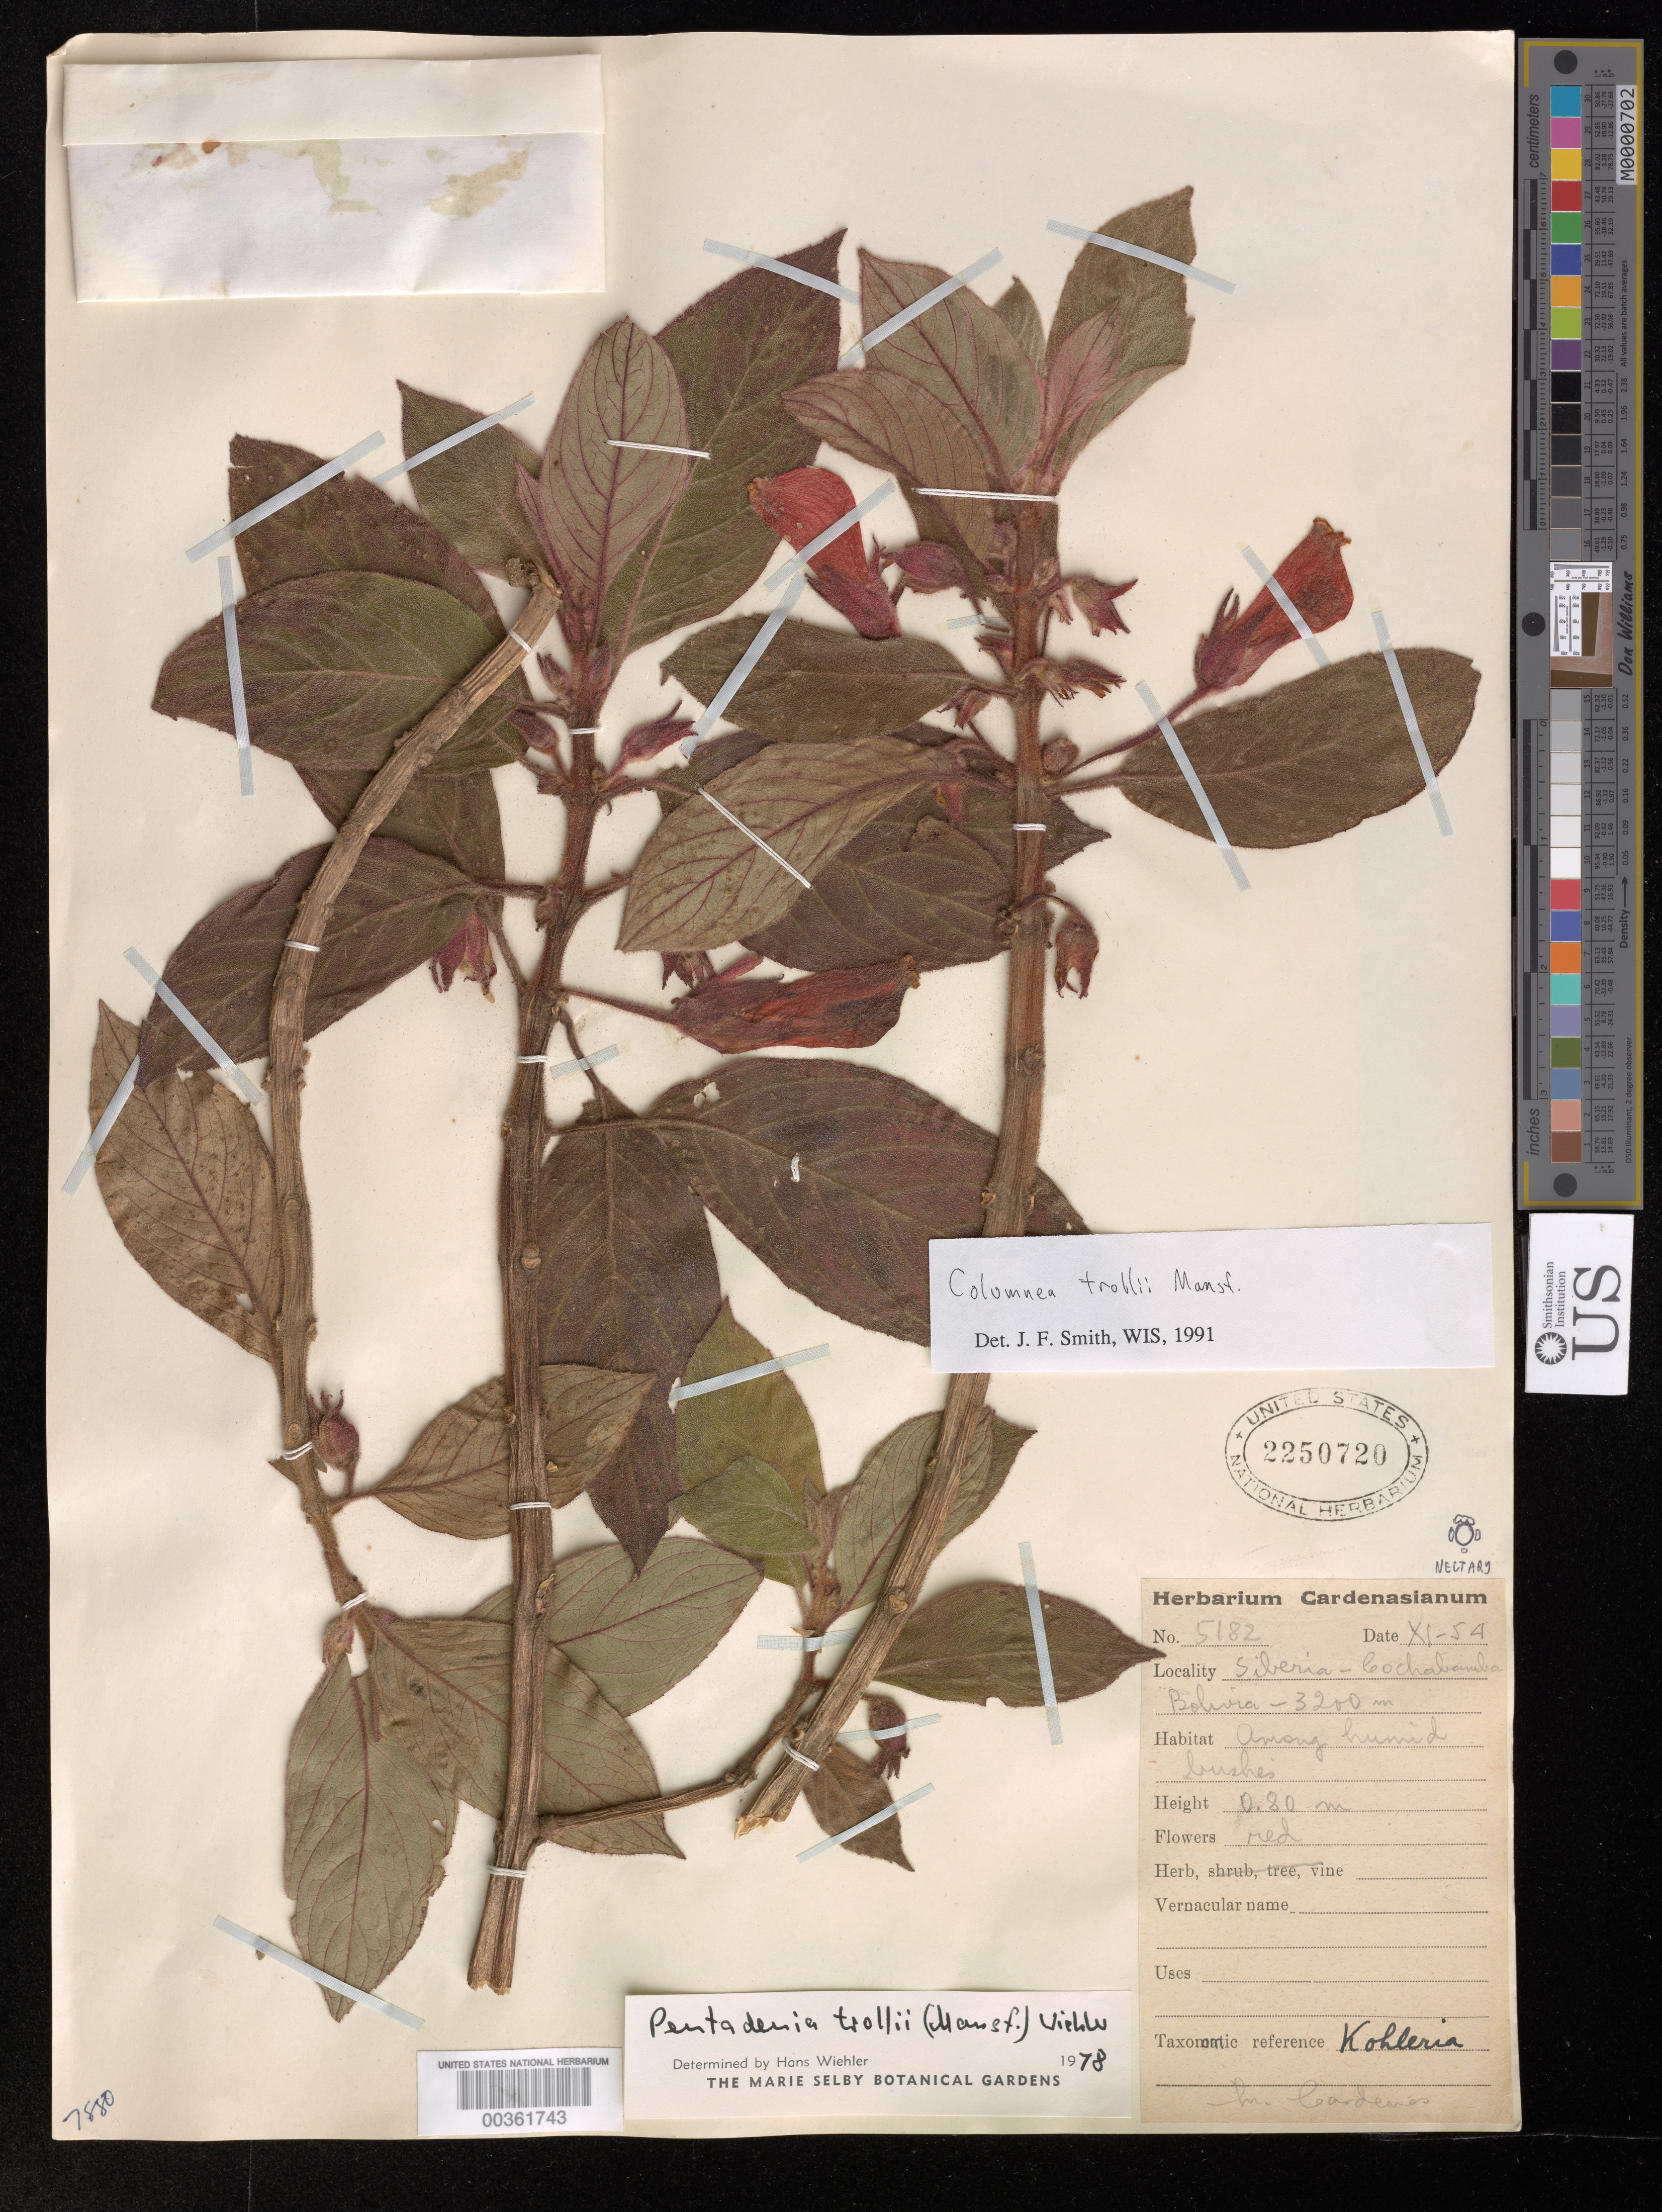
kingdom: Plantae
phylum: Tracheophyta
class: Magnoliopsida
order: Lamiales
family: Gesneriaceae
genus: Columnea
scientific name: Columnea trollii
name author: Mansf.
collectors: M. Cárdenas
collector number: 5182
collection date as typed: Nov 1954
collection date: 1954-11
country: Bolivia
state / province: Cochabamba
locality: Siberia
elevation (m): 3200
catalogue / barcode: US 2250720